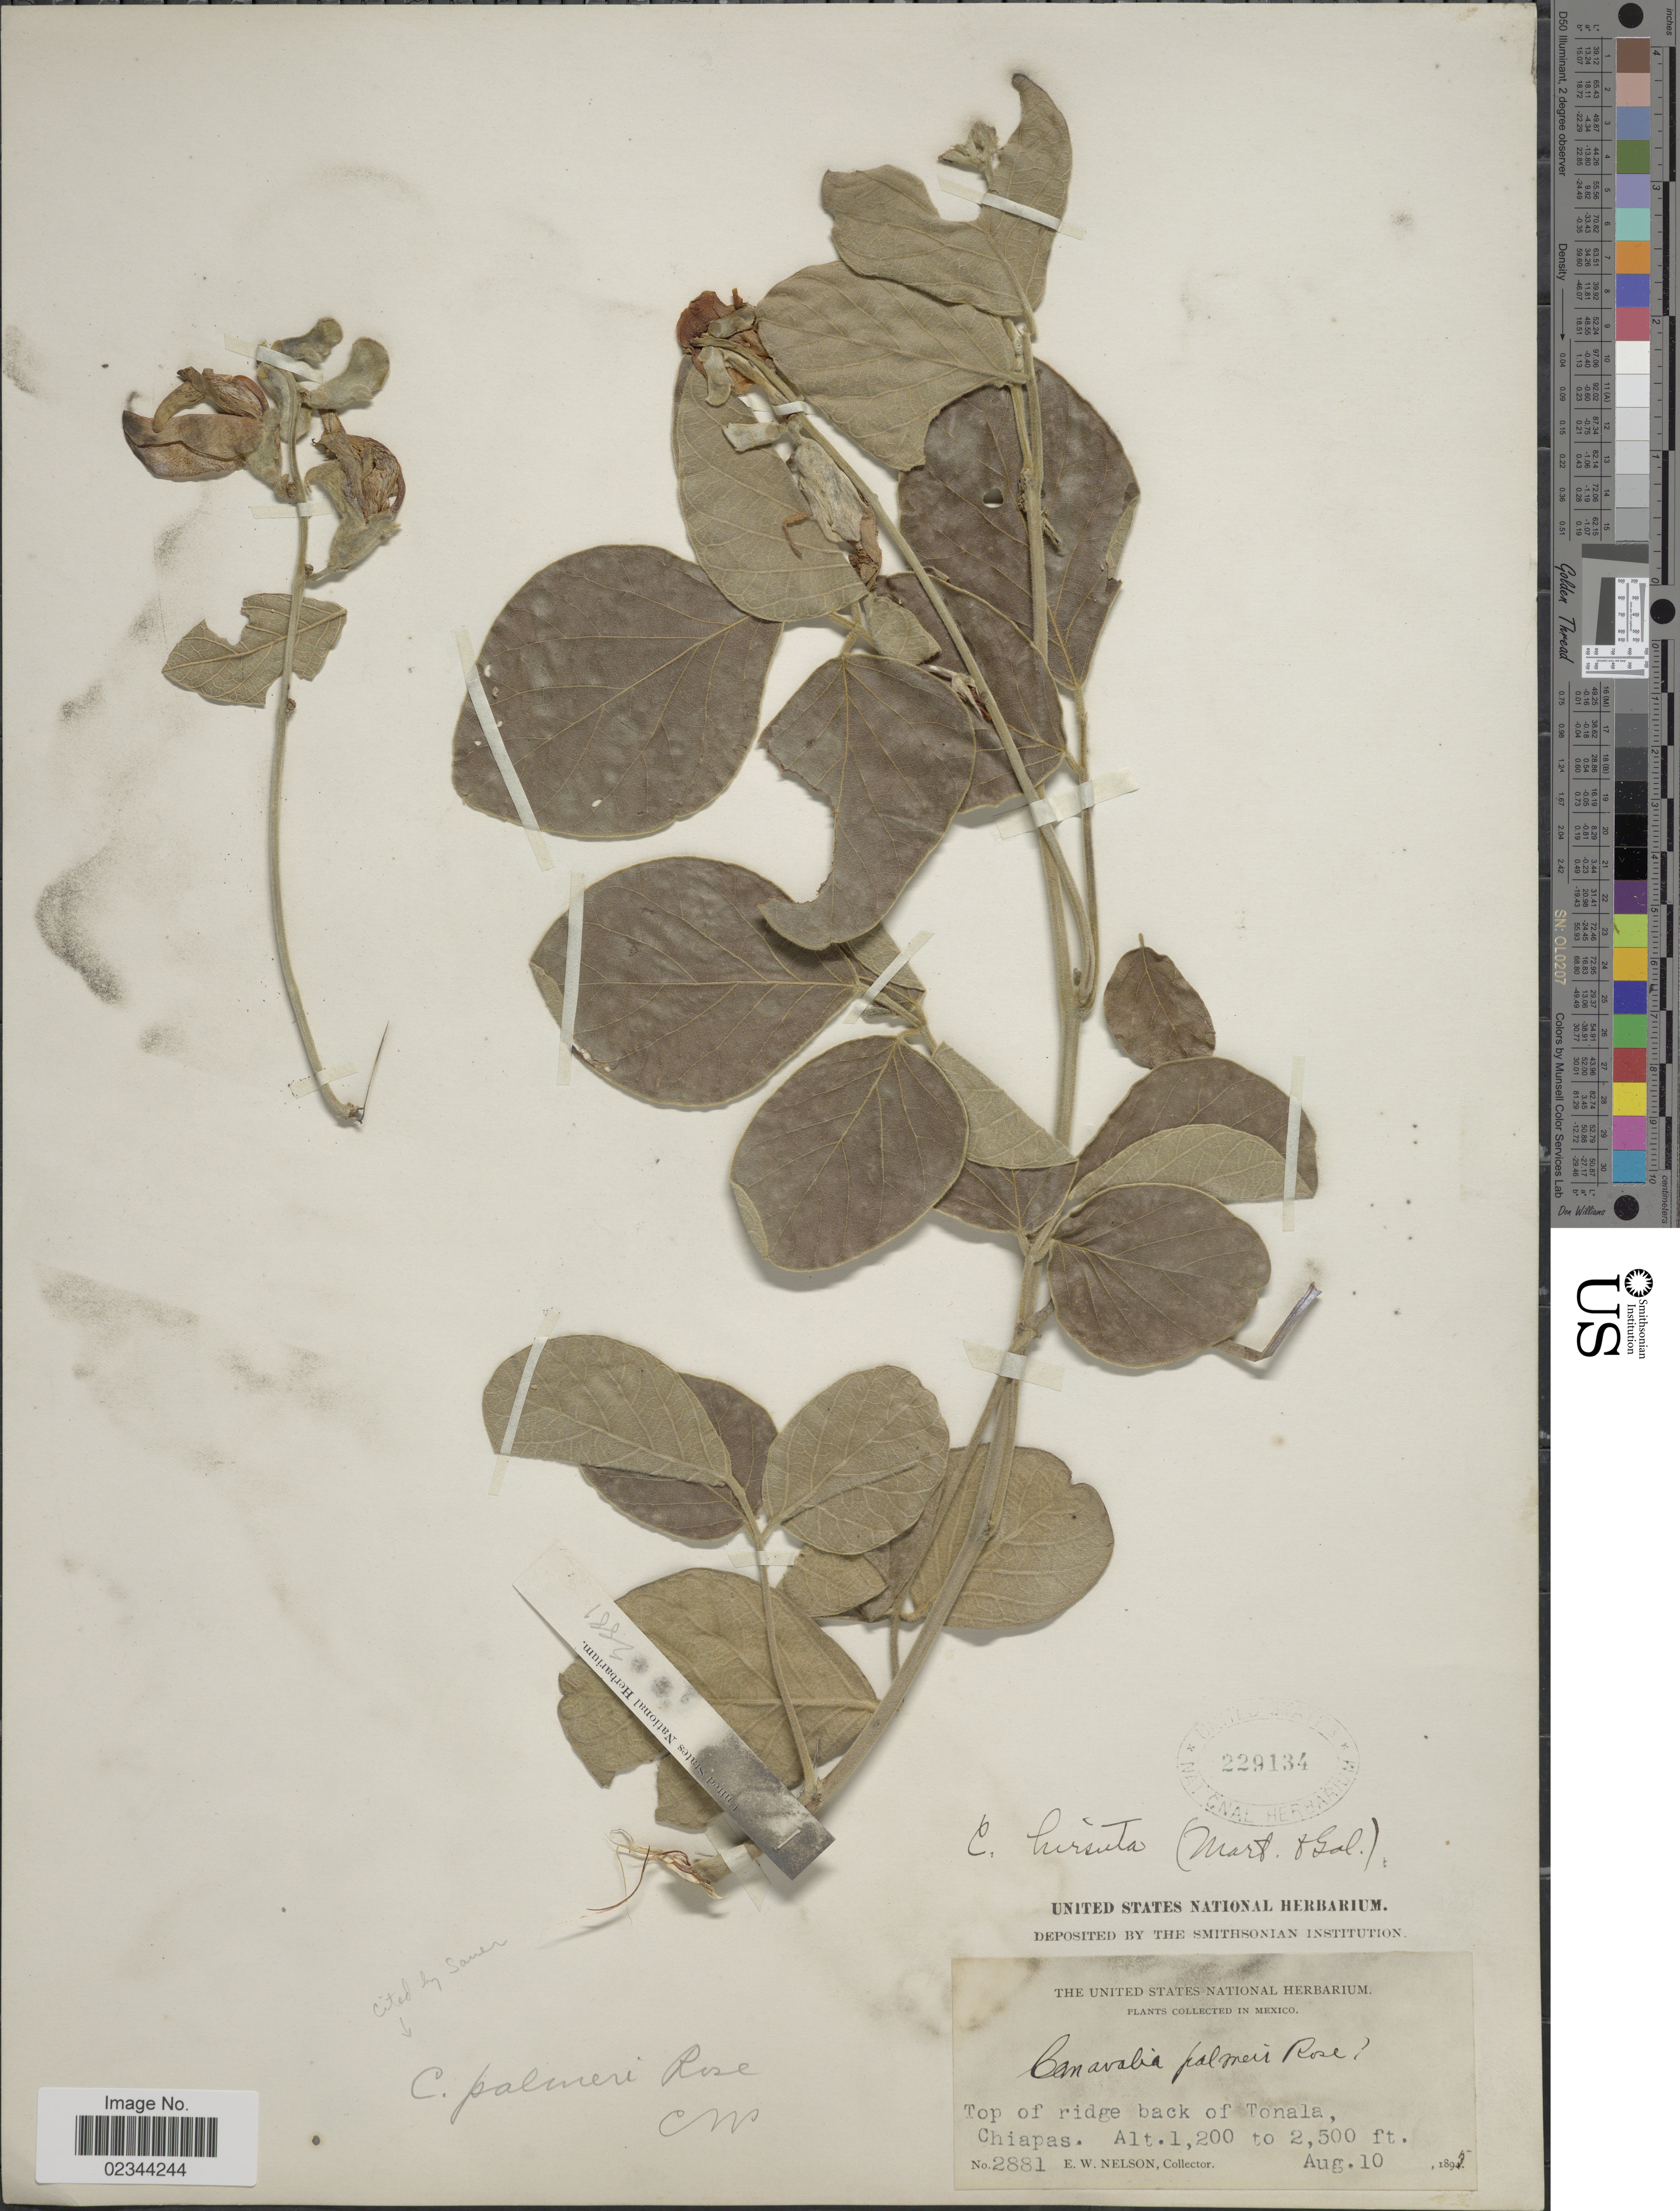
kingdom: Plantae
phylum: Tracheophyta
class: Magnoliopsida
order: Fabales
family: Fabaceae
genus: Canavalia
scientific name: Canavalia palmeri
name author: (Piper) Standl.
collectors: E. W. Nelson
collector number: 2881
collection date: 1895-08-10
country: Mexico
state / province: Chiapas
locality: Top of ridge back of Tonala, Chiapas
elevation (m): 366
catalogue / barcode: US 229134